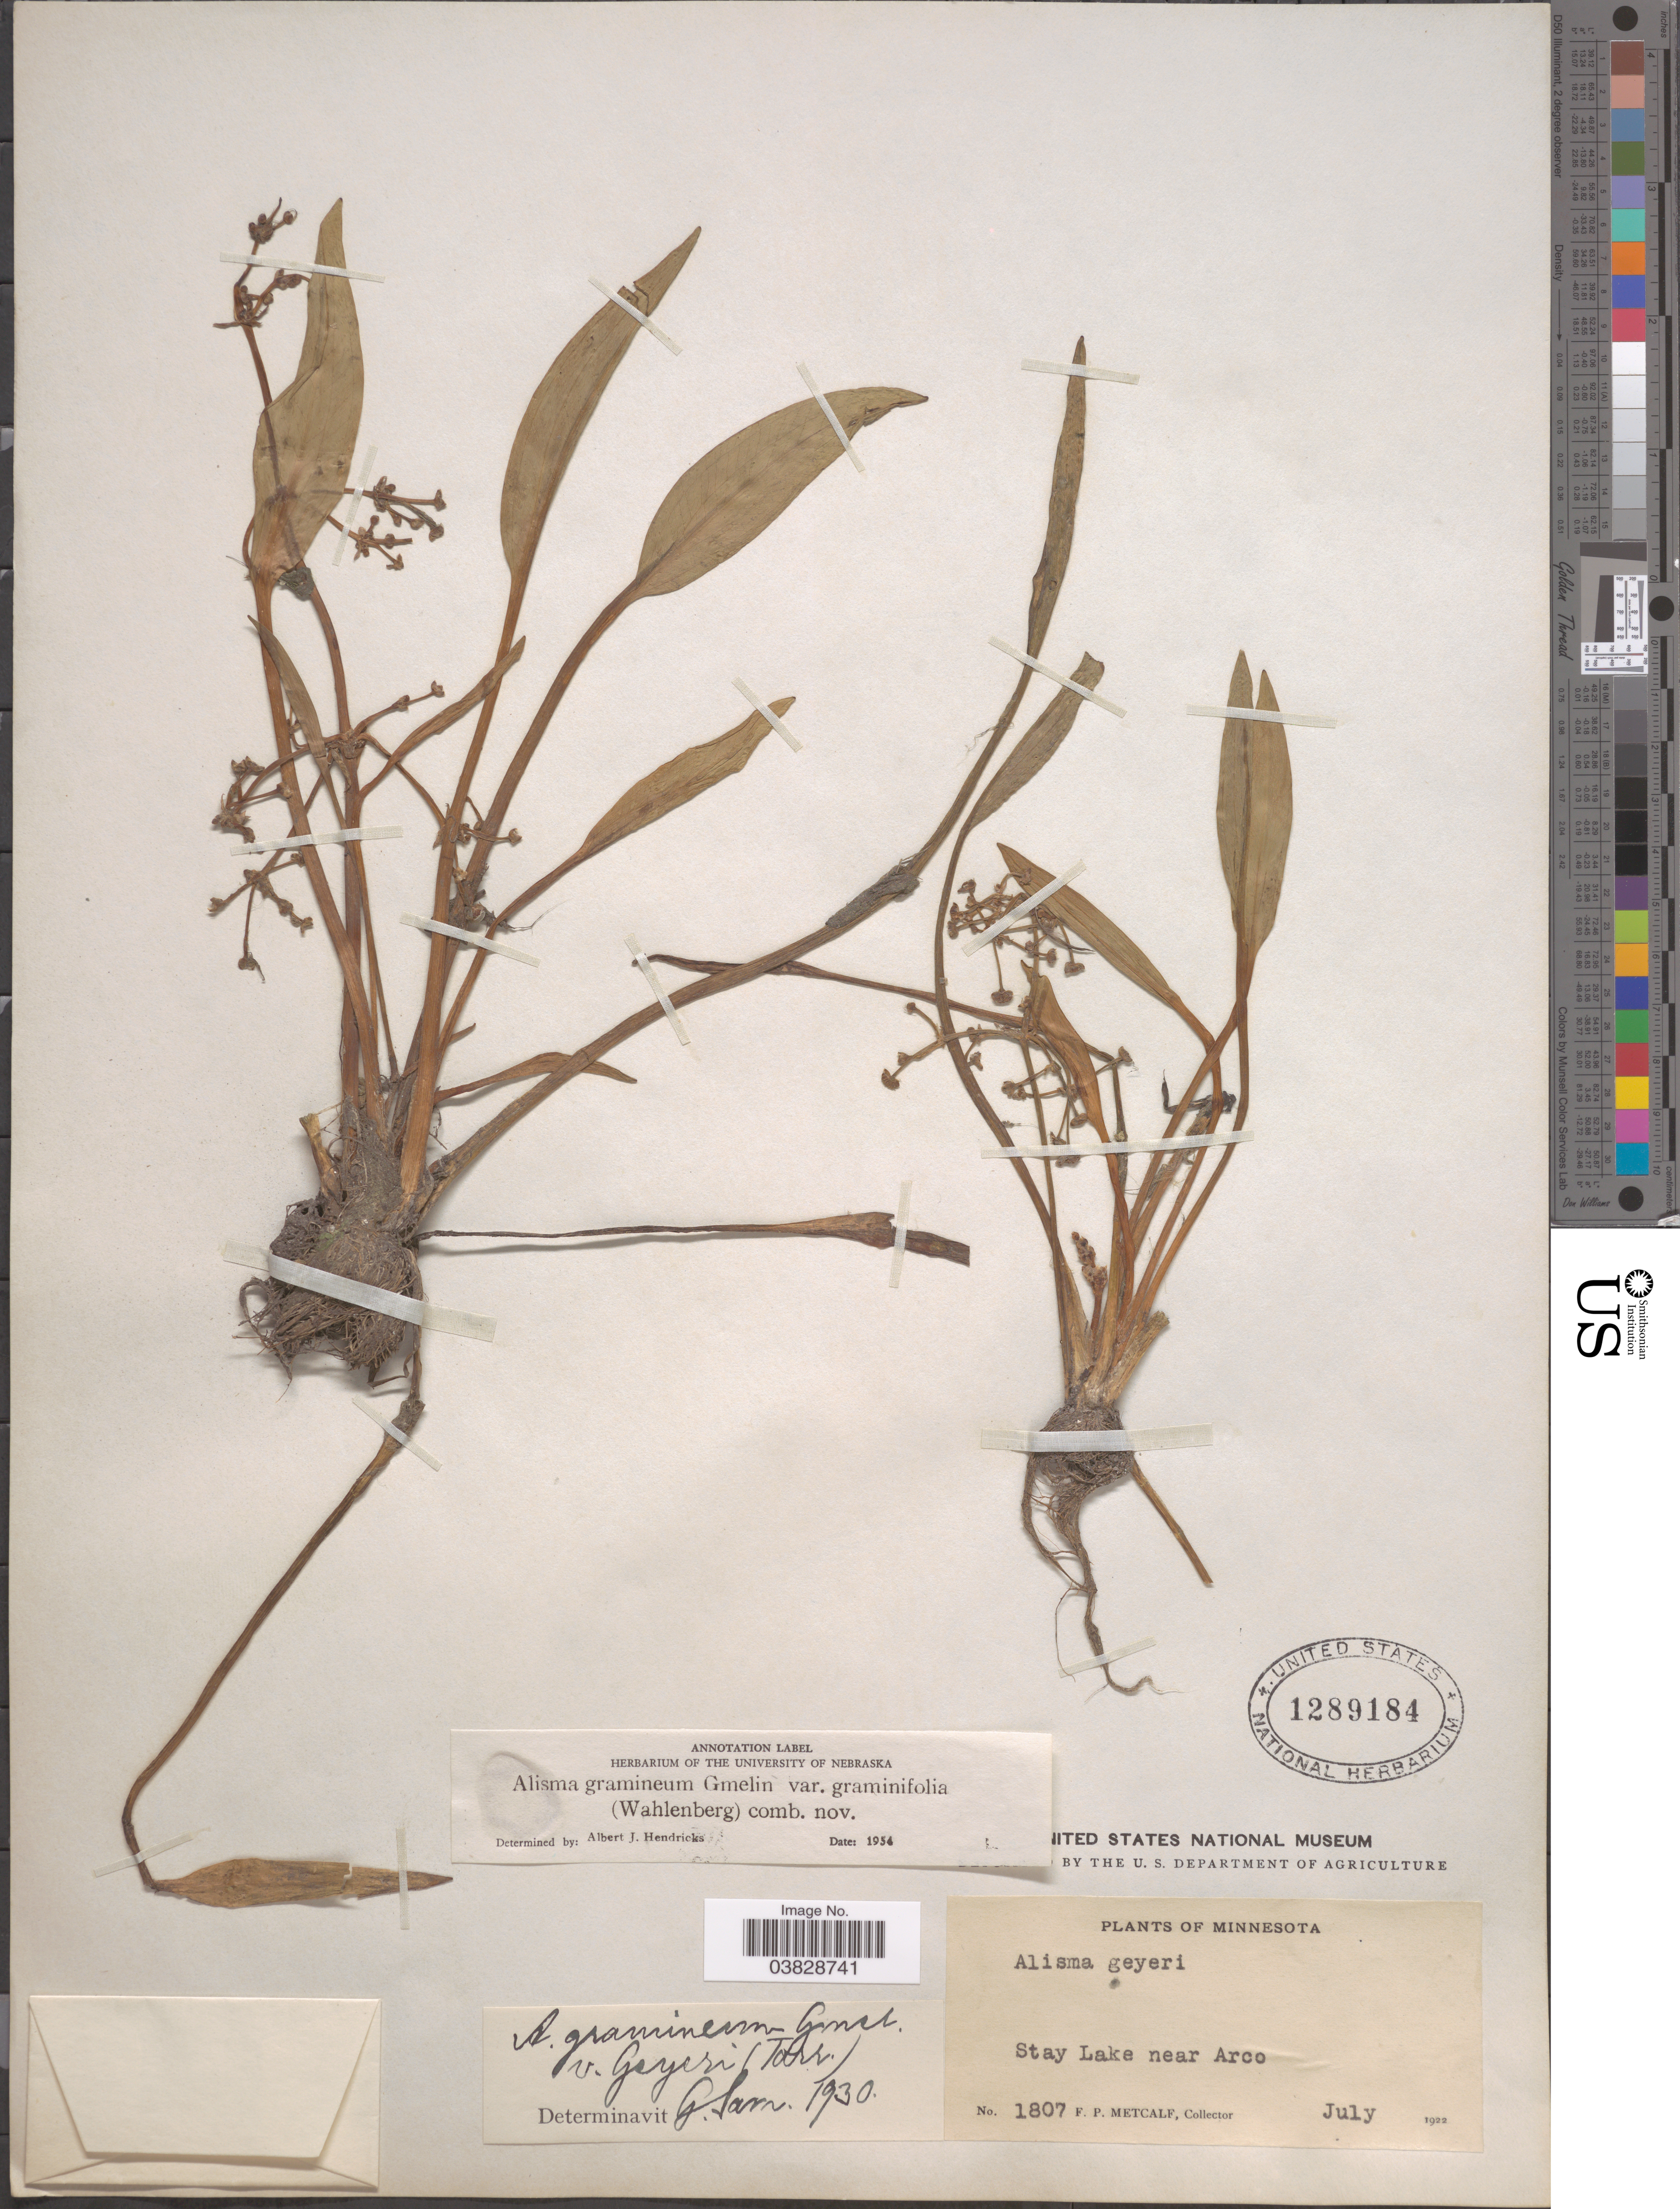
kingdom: Plantae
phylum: Tracheophyta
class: Liliopsida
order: Alismatales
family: Alismataceae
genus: Alisma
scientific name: Alisma gramineum var. graminifolia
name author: (Wahlenb.) A.J.Hendricks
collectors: F. Metcalf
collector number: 1807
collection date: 1922-07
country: United States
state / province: Minnesota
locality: Stay Lake near Arco.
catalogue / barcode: US 1289184